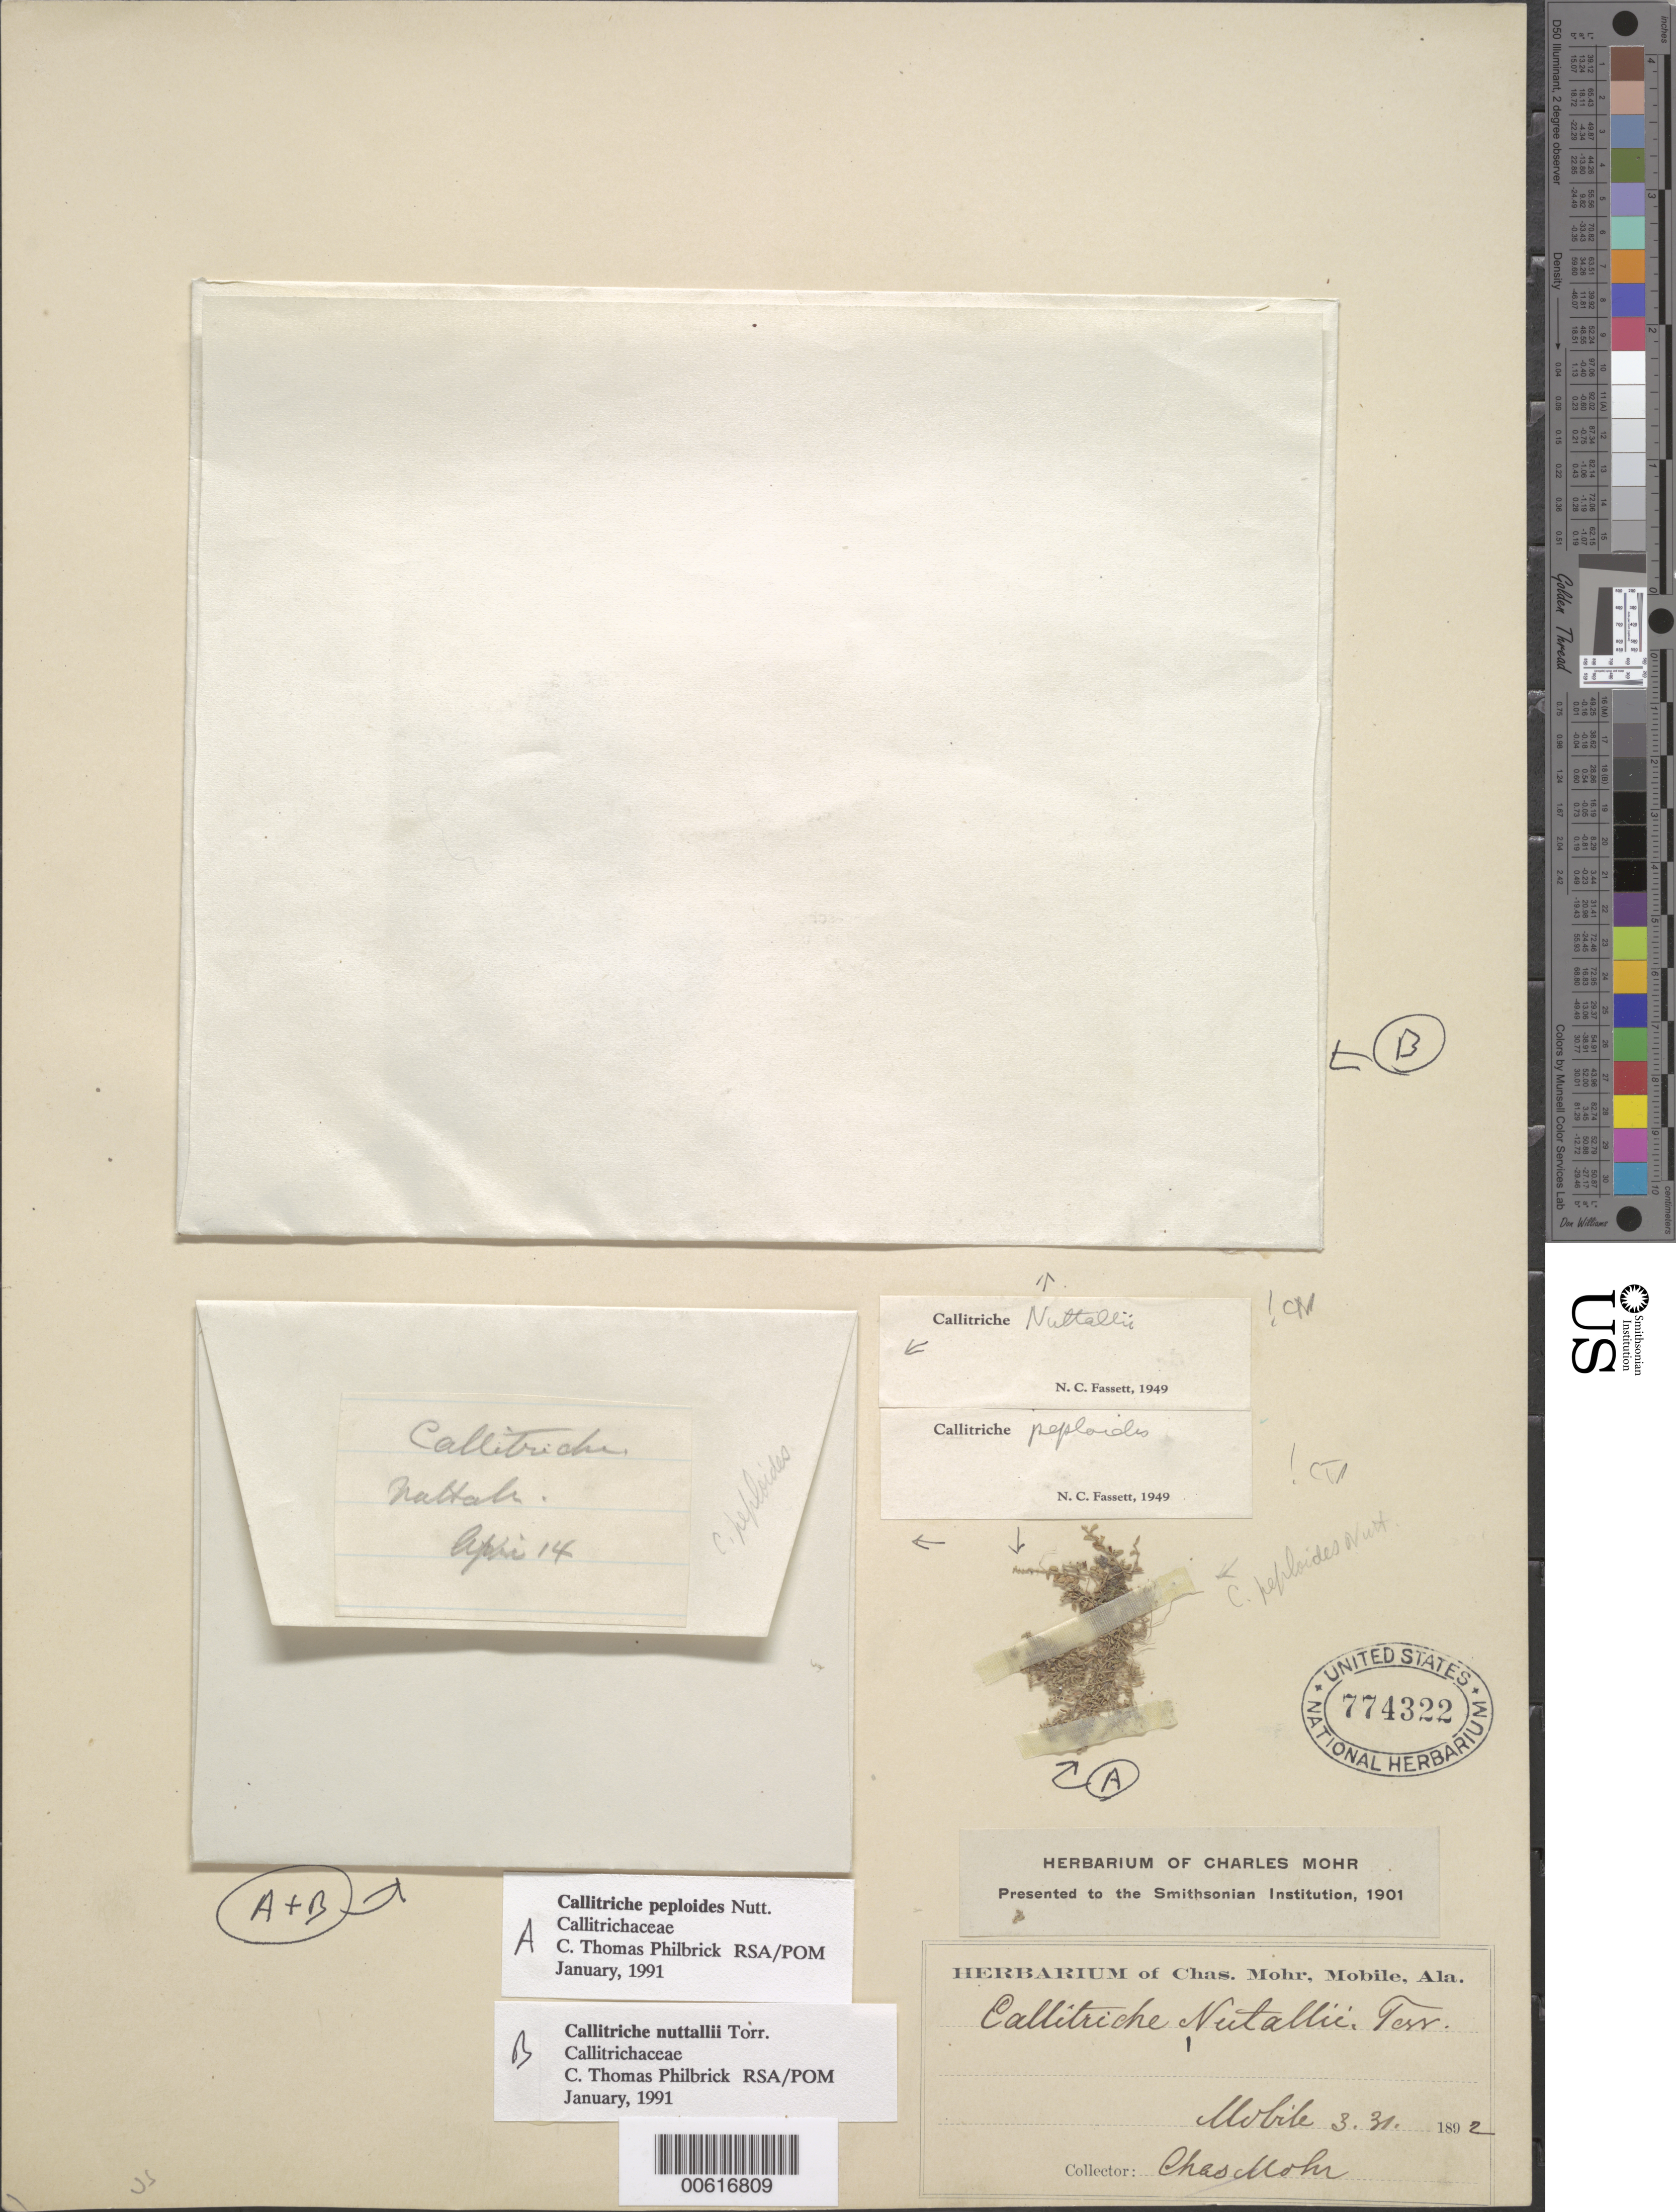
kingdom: Plantae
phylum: Tracheophyta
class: Magnoliopsida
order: Lamiales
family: Plantaginaceae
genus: Callitriche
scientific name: Callitriche nuttallii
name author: Torr.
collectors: C. T. Mohr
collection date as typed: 31 Mar 1892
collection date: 1892-03-31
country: United States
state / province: Alabama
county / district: Mobile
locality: Mobile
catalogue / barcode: US 774322